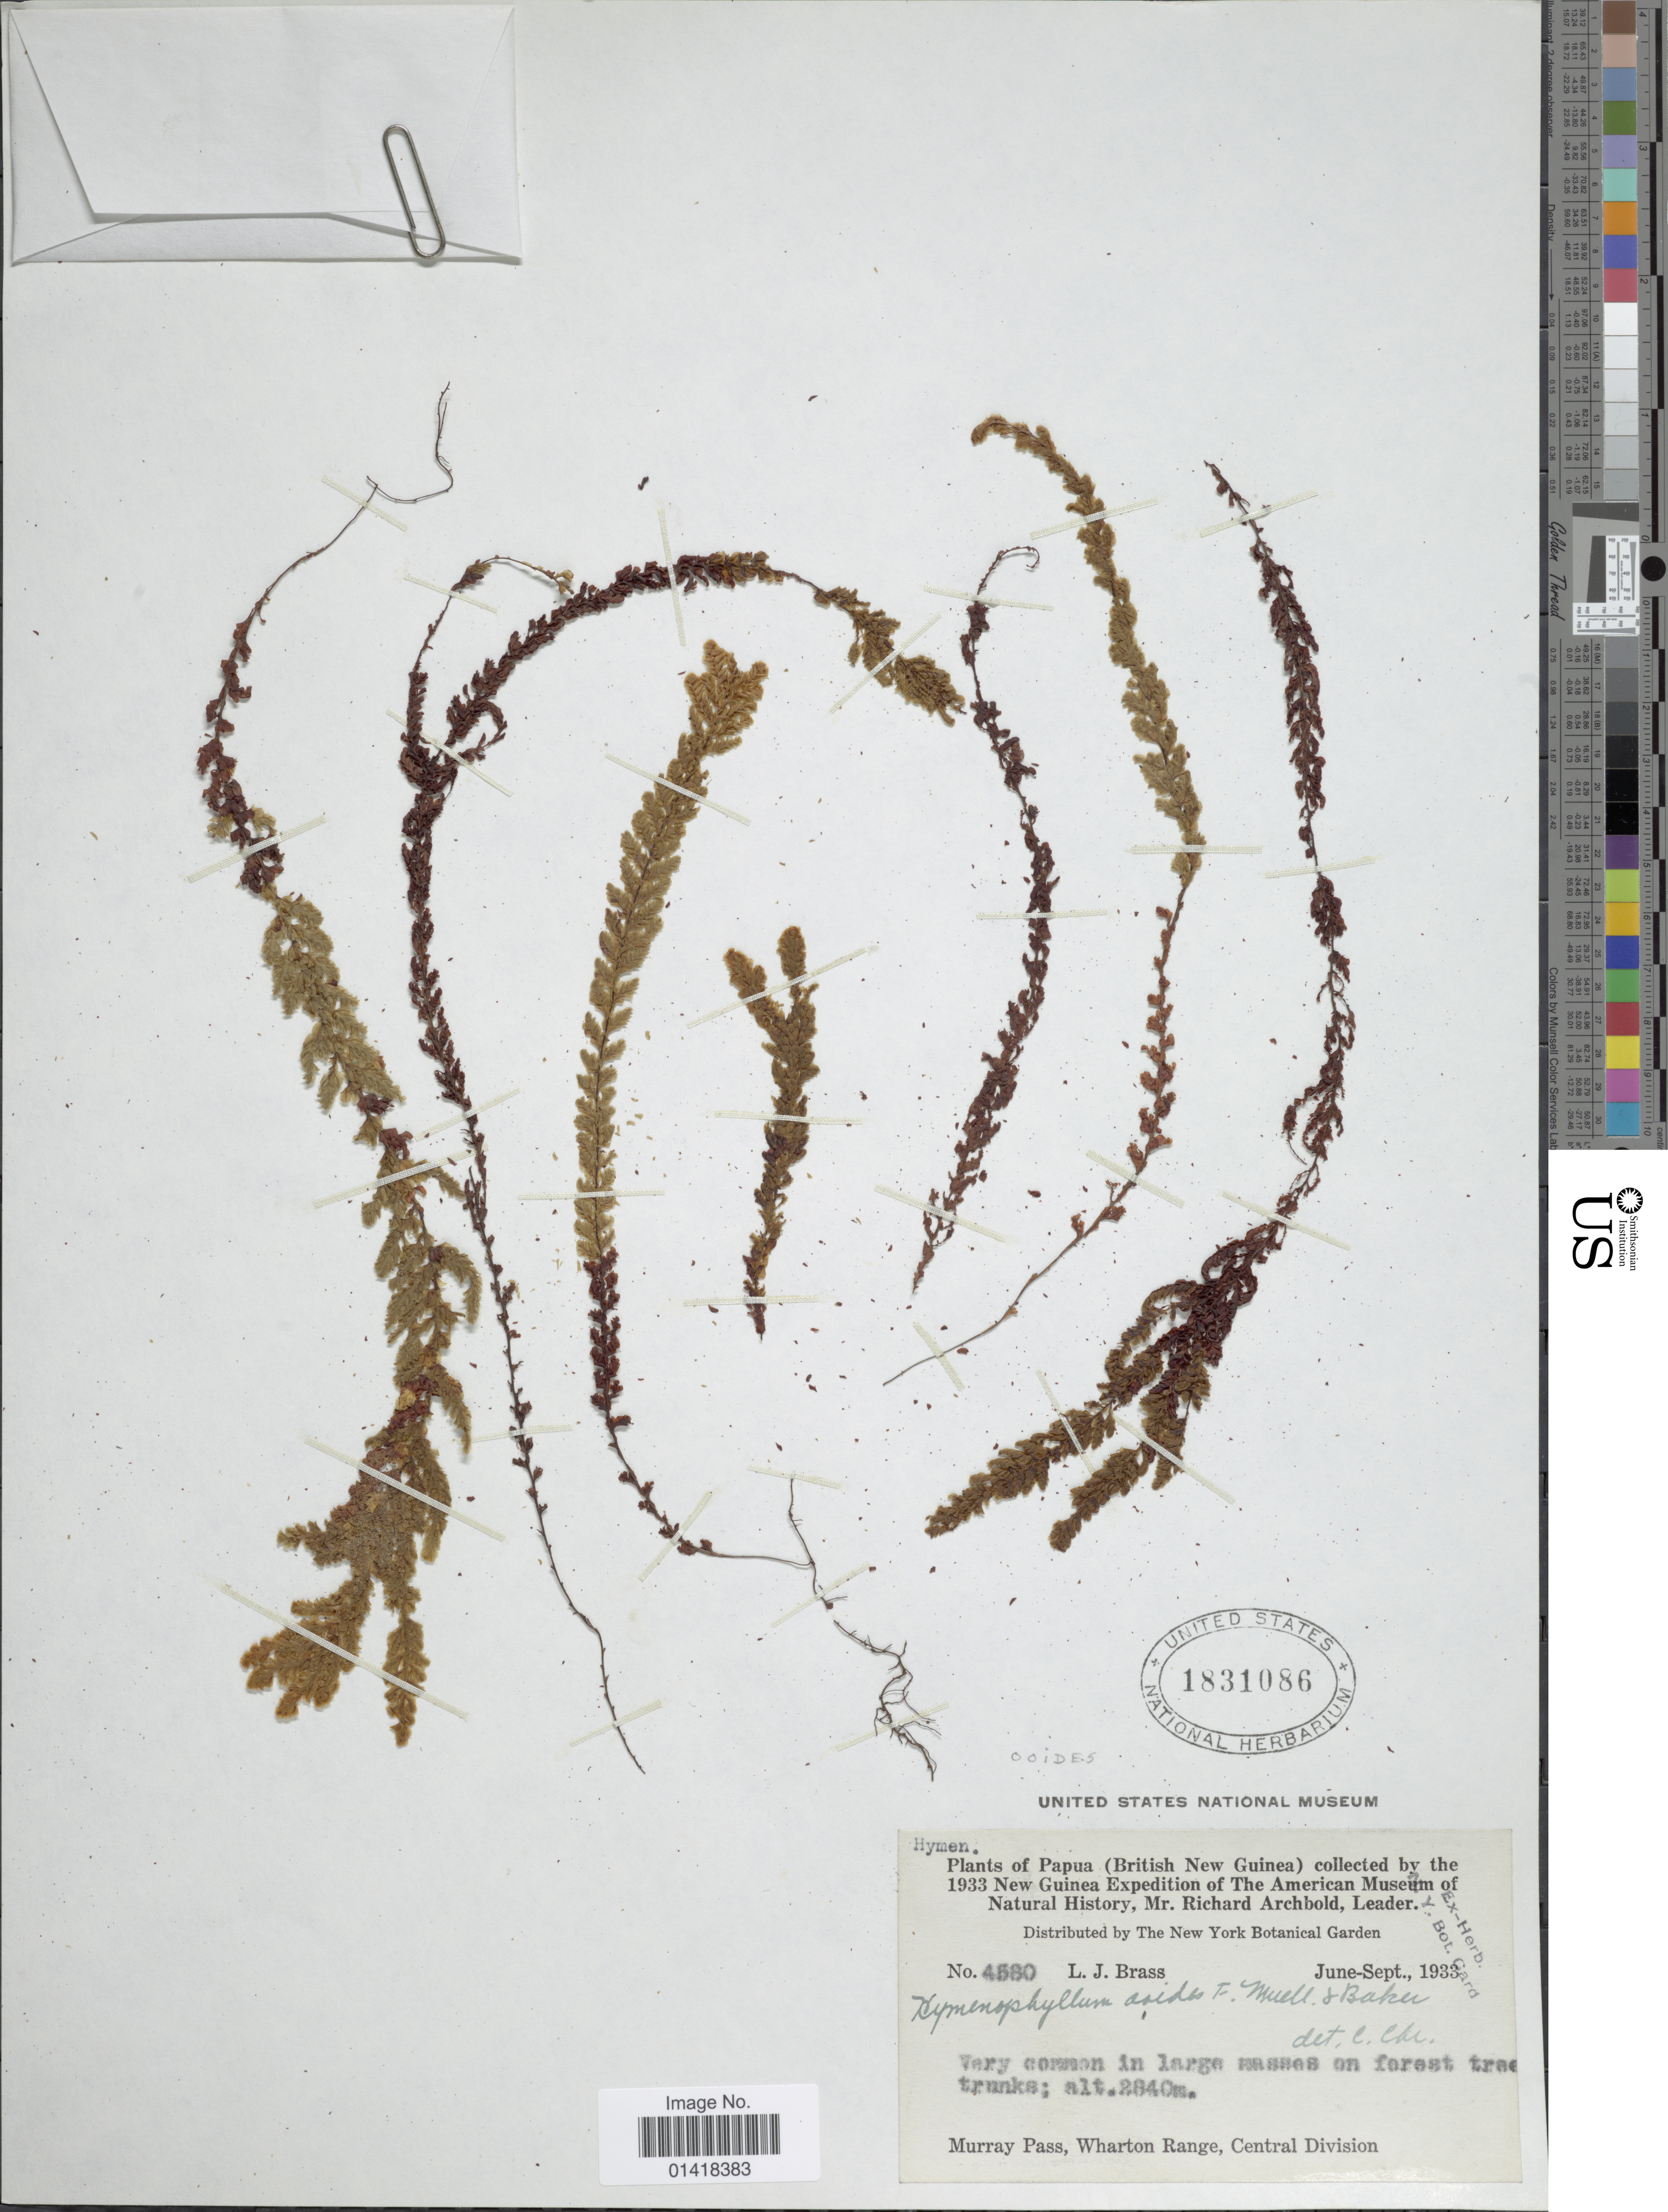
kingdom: Plantae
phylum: Tracheophyta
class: Polypodiopsida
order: Hymenophyllales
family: Hymenophyllaceae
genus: Hymenophyllum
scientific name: Hymenophyllum ooides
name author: F. Muell. & Baker ex Baker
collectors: L. J. Brass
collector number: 4580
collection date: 1933-06/1933-09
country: Papua New Guinea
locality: British New Guinea. Murray Pass, Wharton Range, Central Division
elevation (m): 2840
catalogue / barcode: US 1831086